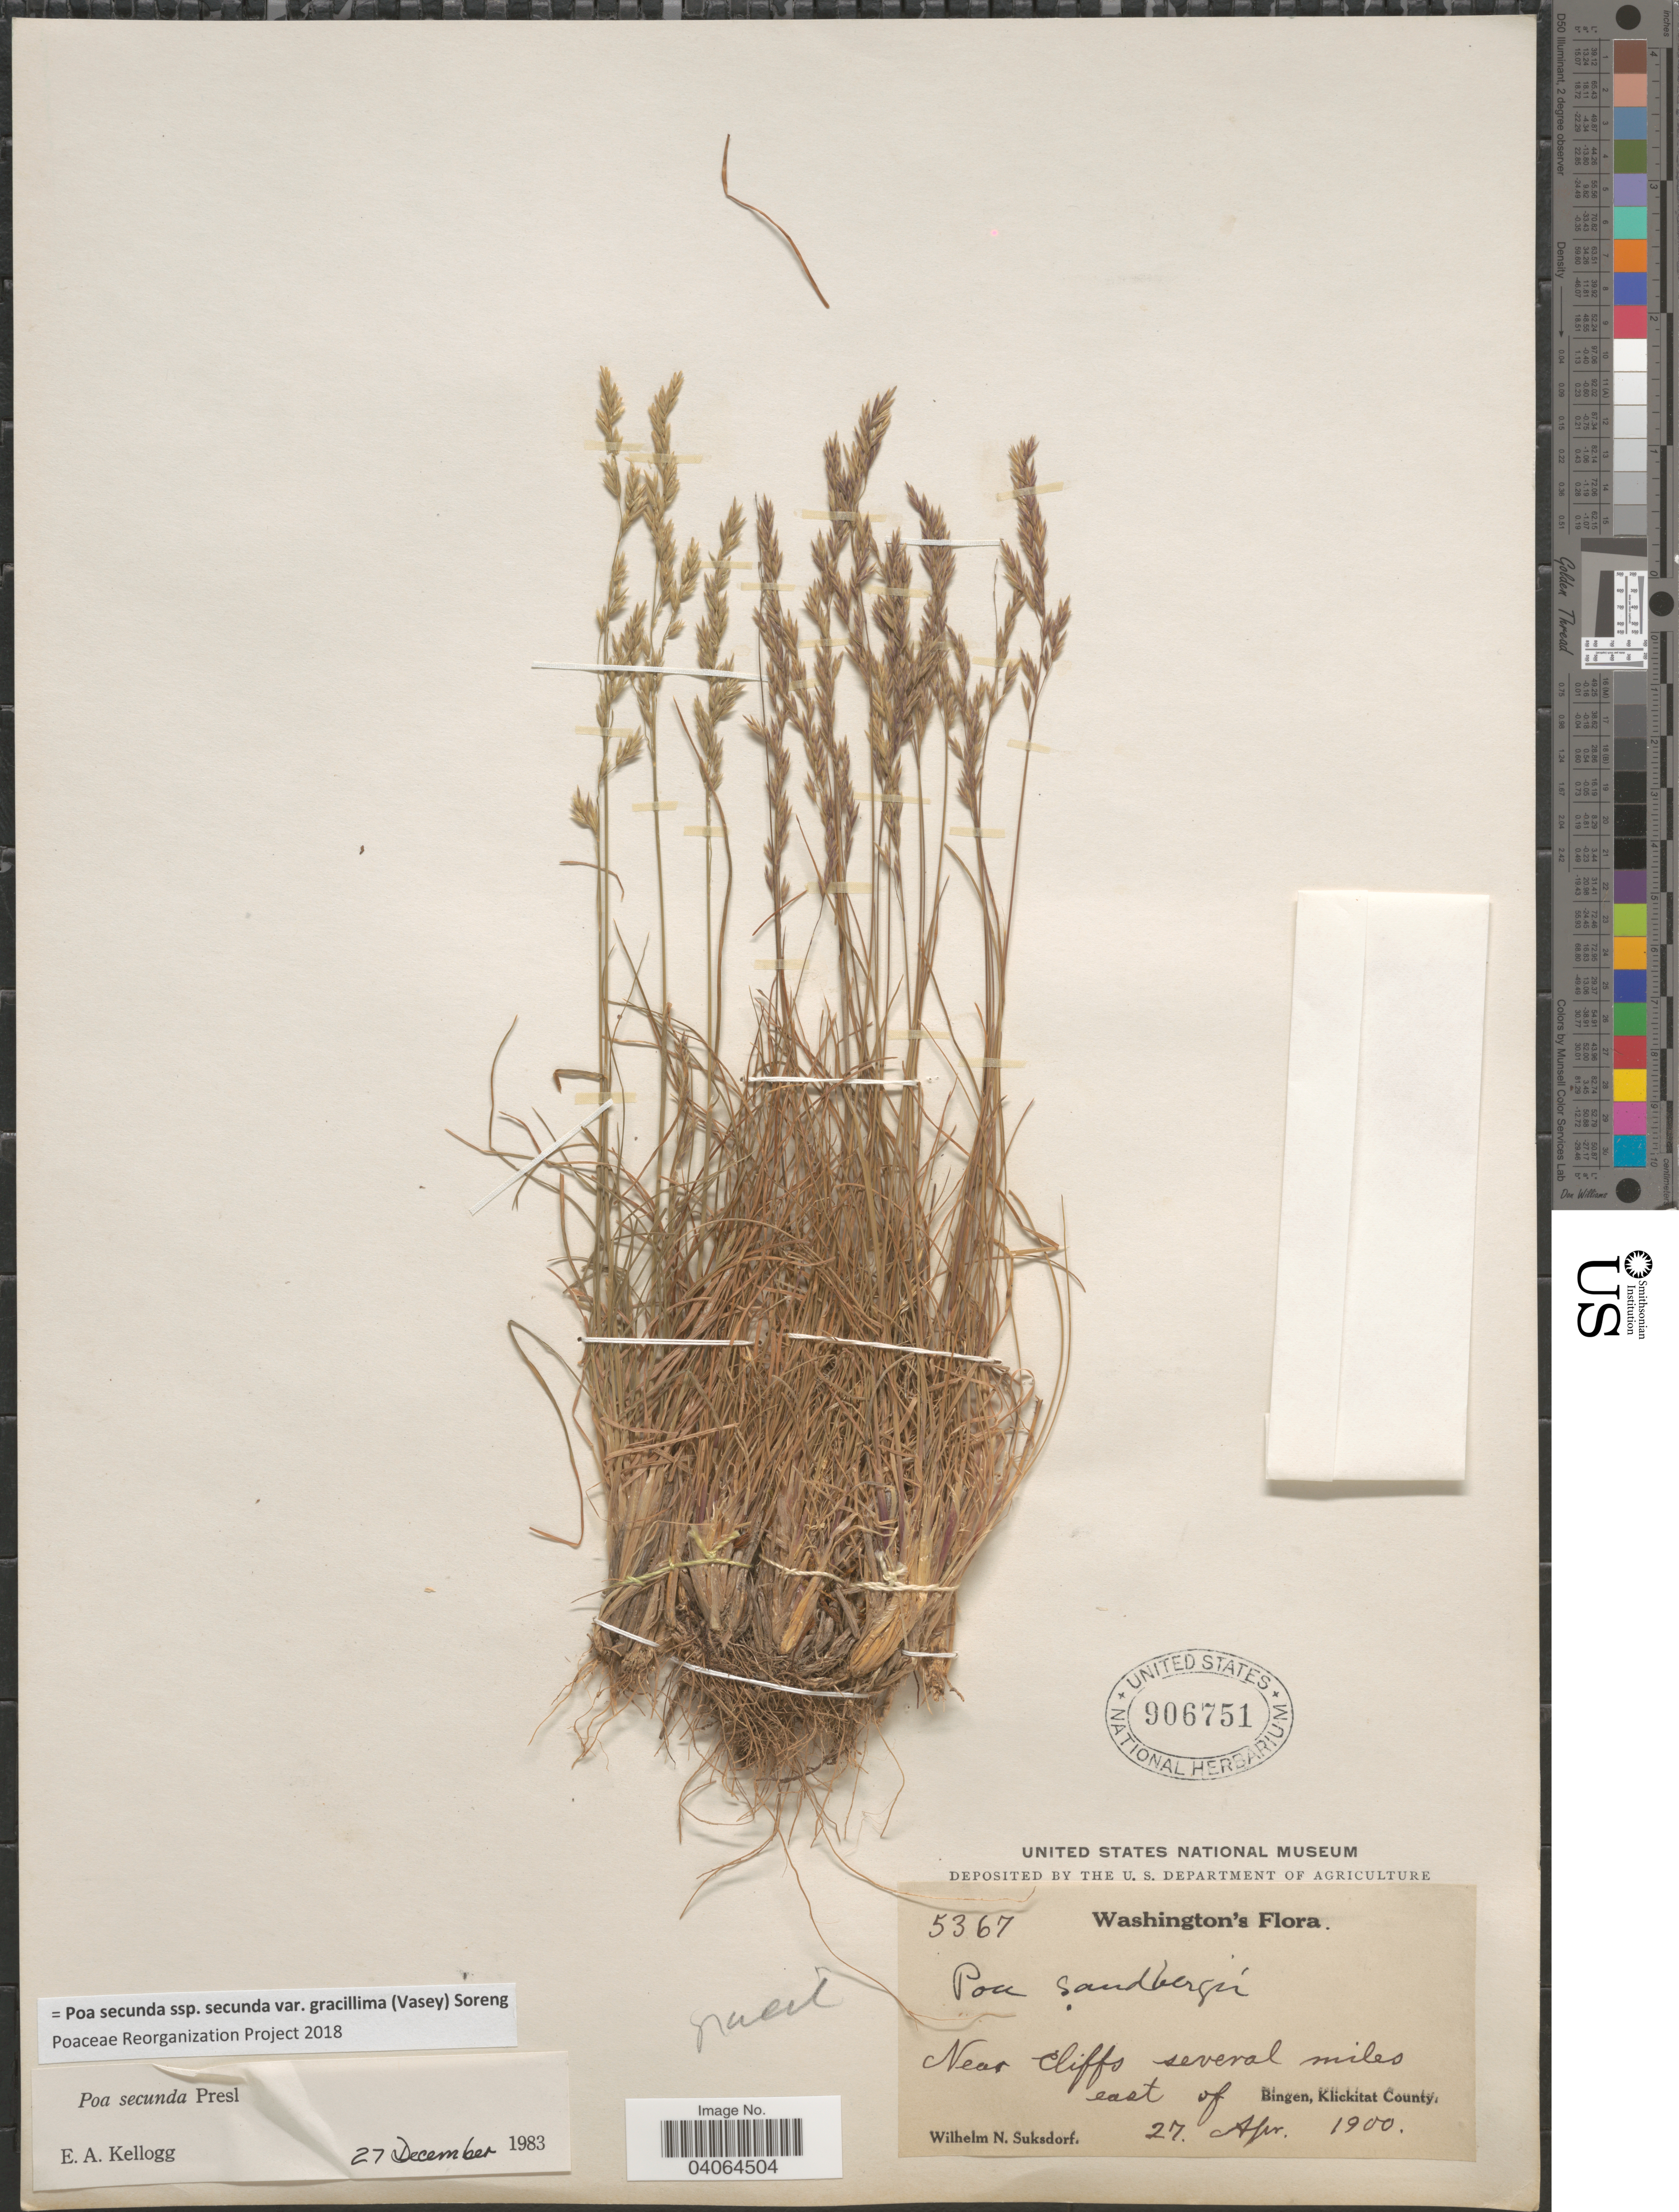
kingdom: Plantae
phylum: Tracheophyta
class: Liliopsida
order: Poales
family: Poaceae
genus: Poa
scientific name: Poa secunda subsp. secunda var. gracillima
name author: (Vasey) Soreng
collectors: W. N. Suksdorf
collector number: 5367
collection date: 1900-04-27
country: United States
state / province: Washington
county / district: Klickitat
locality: Near cliffs several miles east of Bingen, Klickitat County.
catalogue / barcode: US 906751